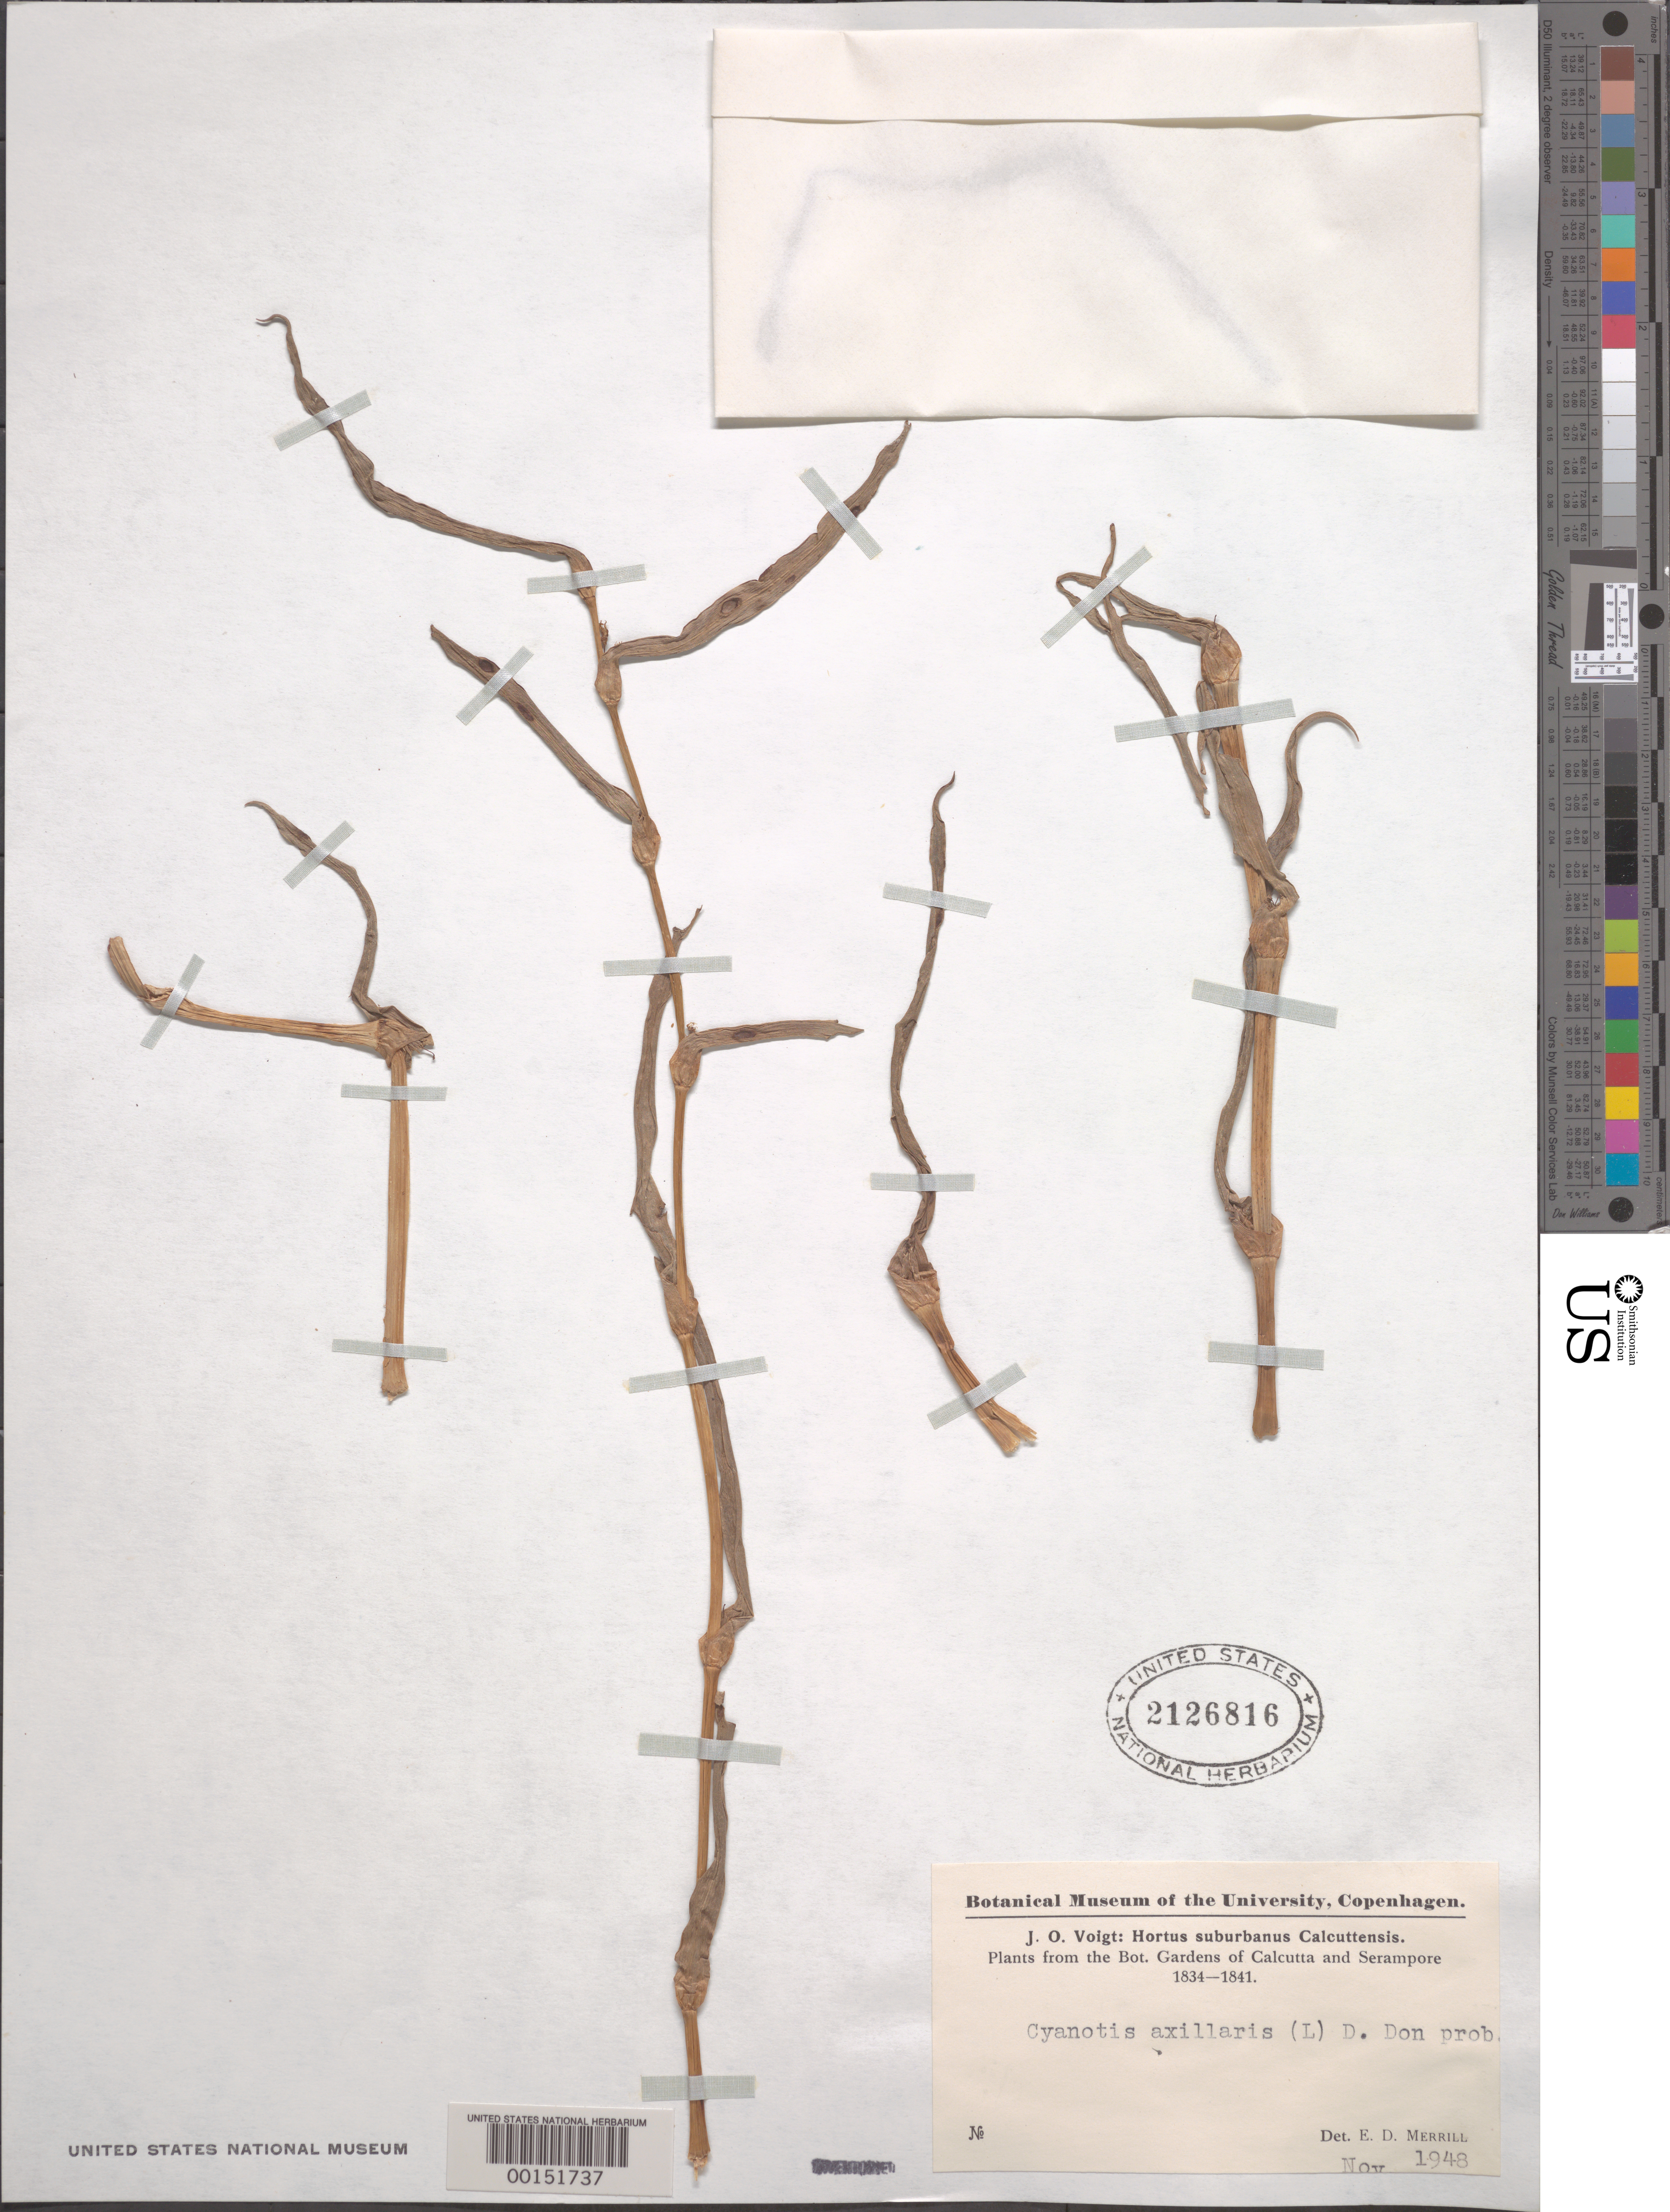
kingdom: Plantae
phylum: Tracheophyta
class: Liliopsida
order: Commelinales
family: Commelinaceae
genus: Cyanotis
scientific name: Cyanotis axillaris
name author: (L.) D. Don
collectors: J. O. Voigt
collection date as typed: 1834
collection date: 1834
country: India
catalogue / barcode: US 2126816